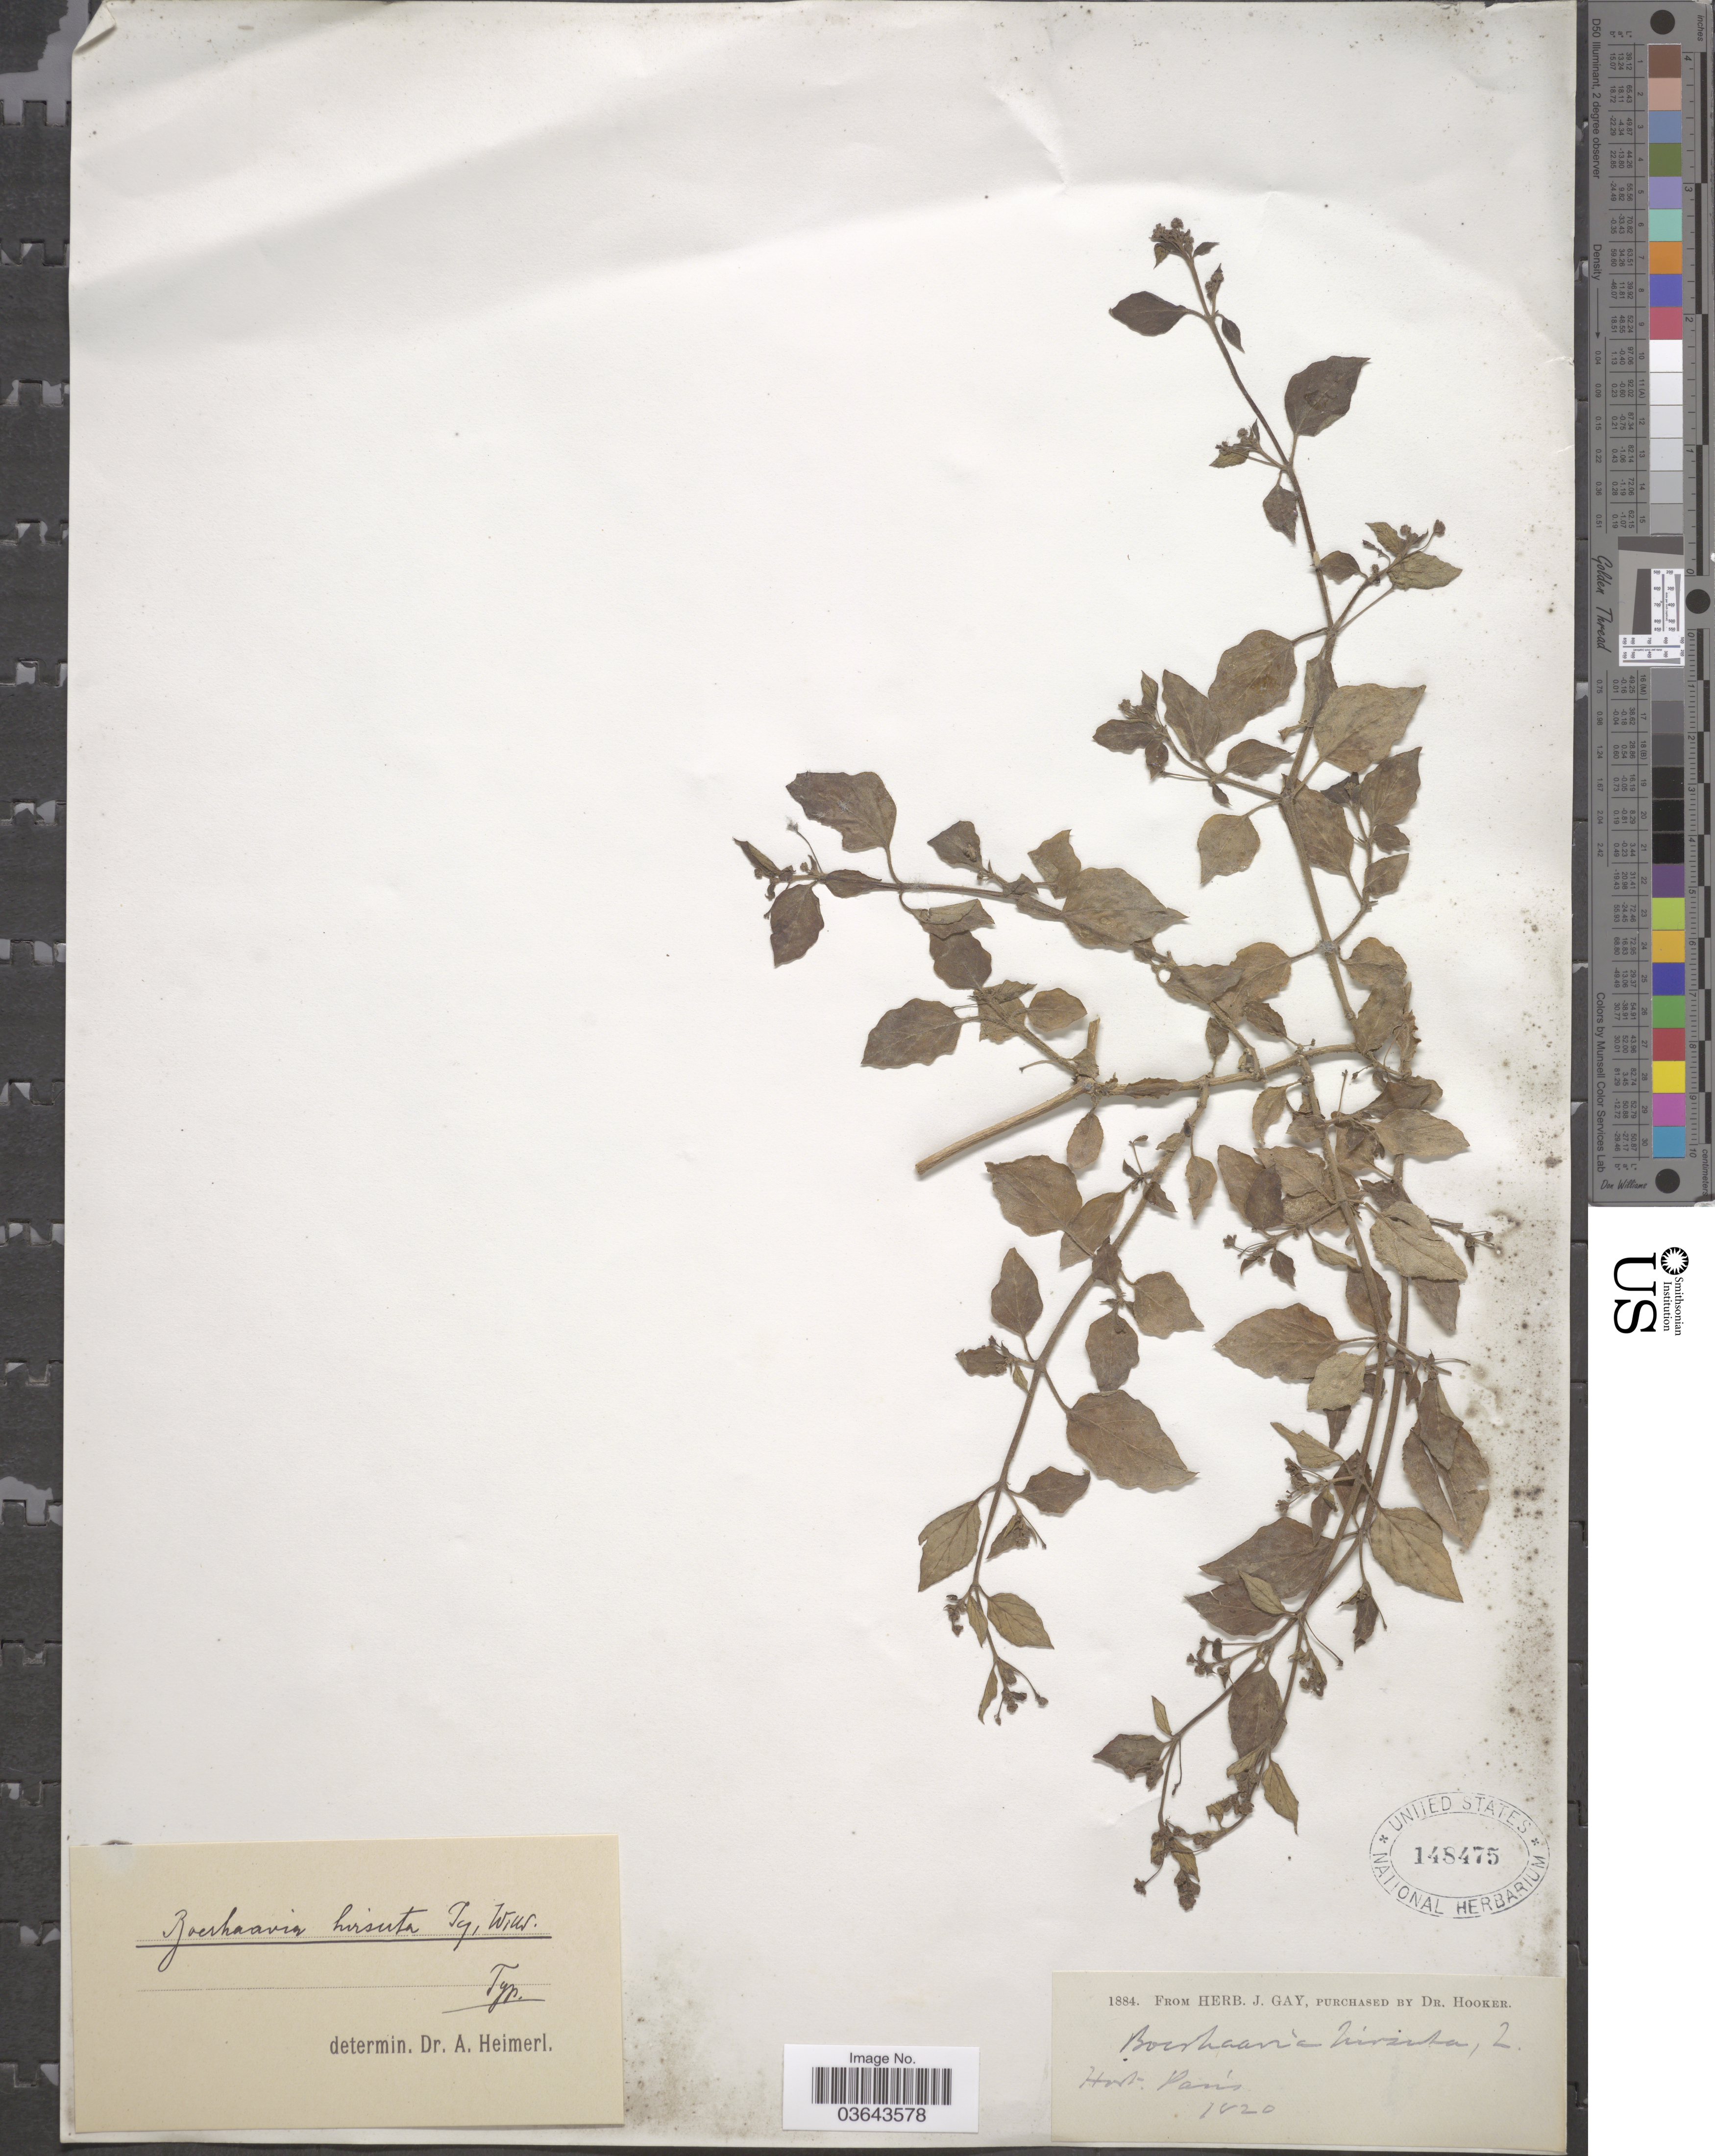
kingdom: Plantae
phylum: Tracheophyta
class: Magnoliopsida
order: Caryophyllales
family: Nyctaginaceae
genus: Boerhavia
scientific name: Boerhavia hirsuta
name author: L.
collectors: ex herb. J. Gay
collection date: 1820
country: France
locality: Hort. Paris.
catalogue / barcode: US 148475